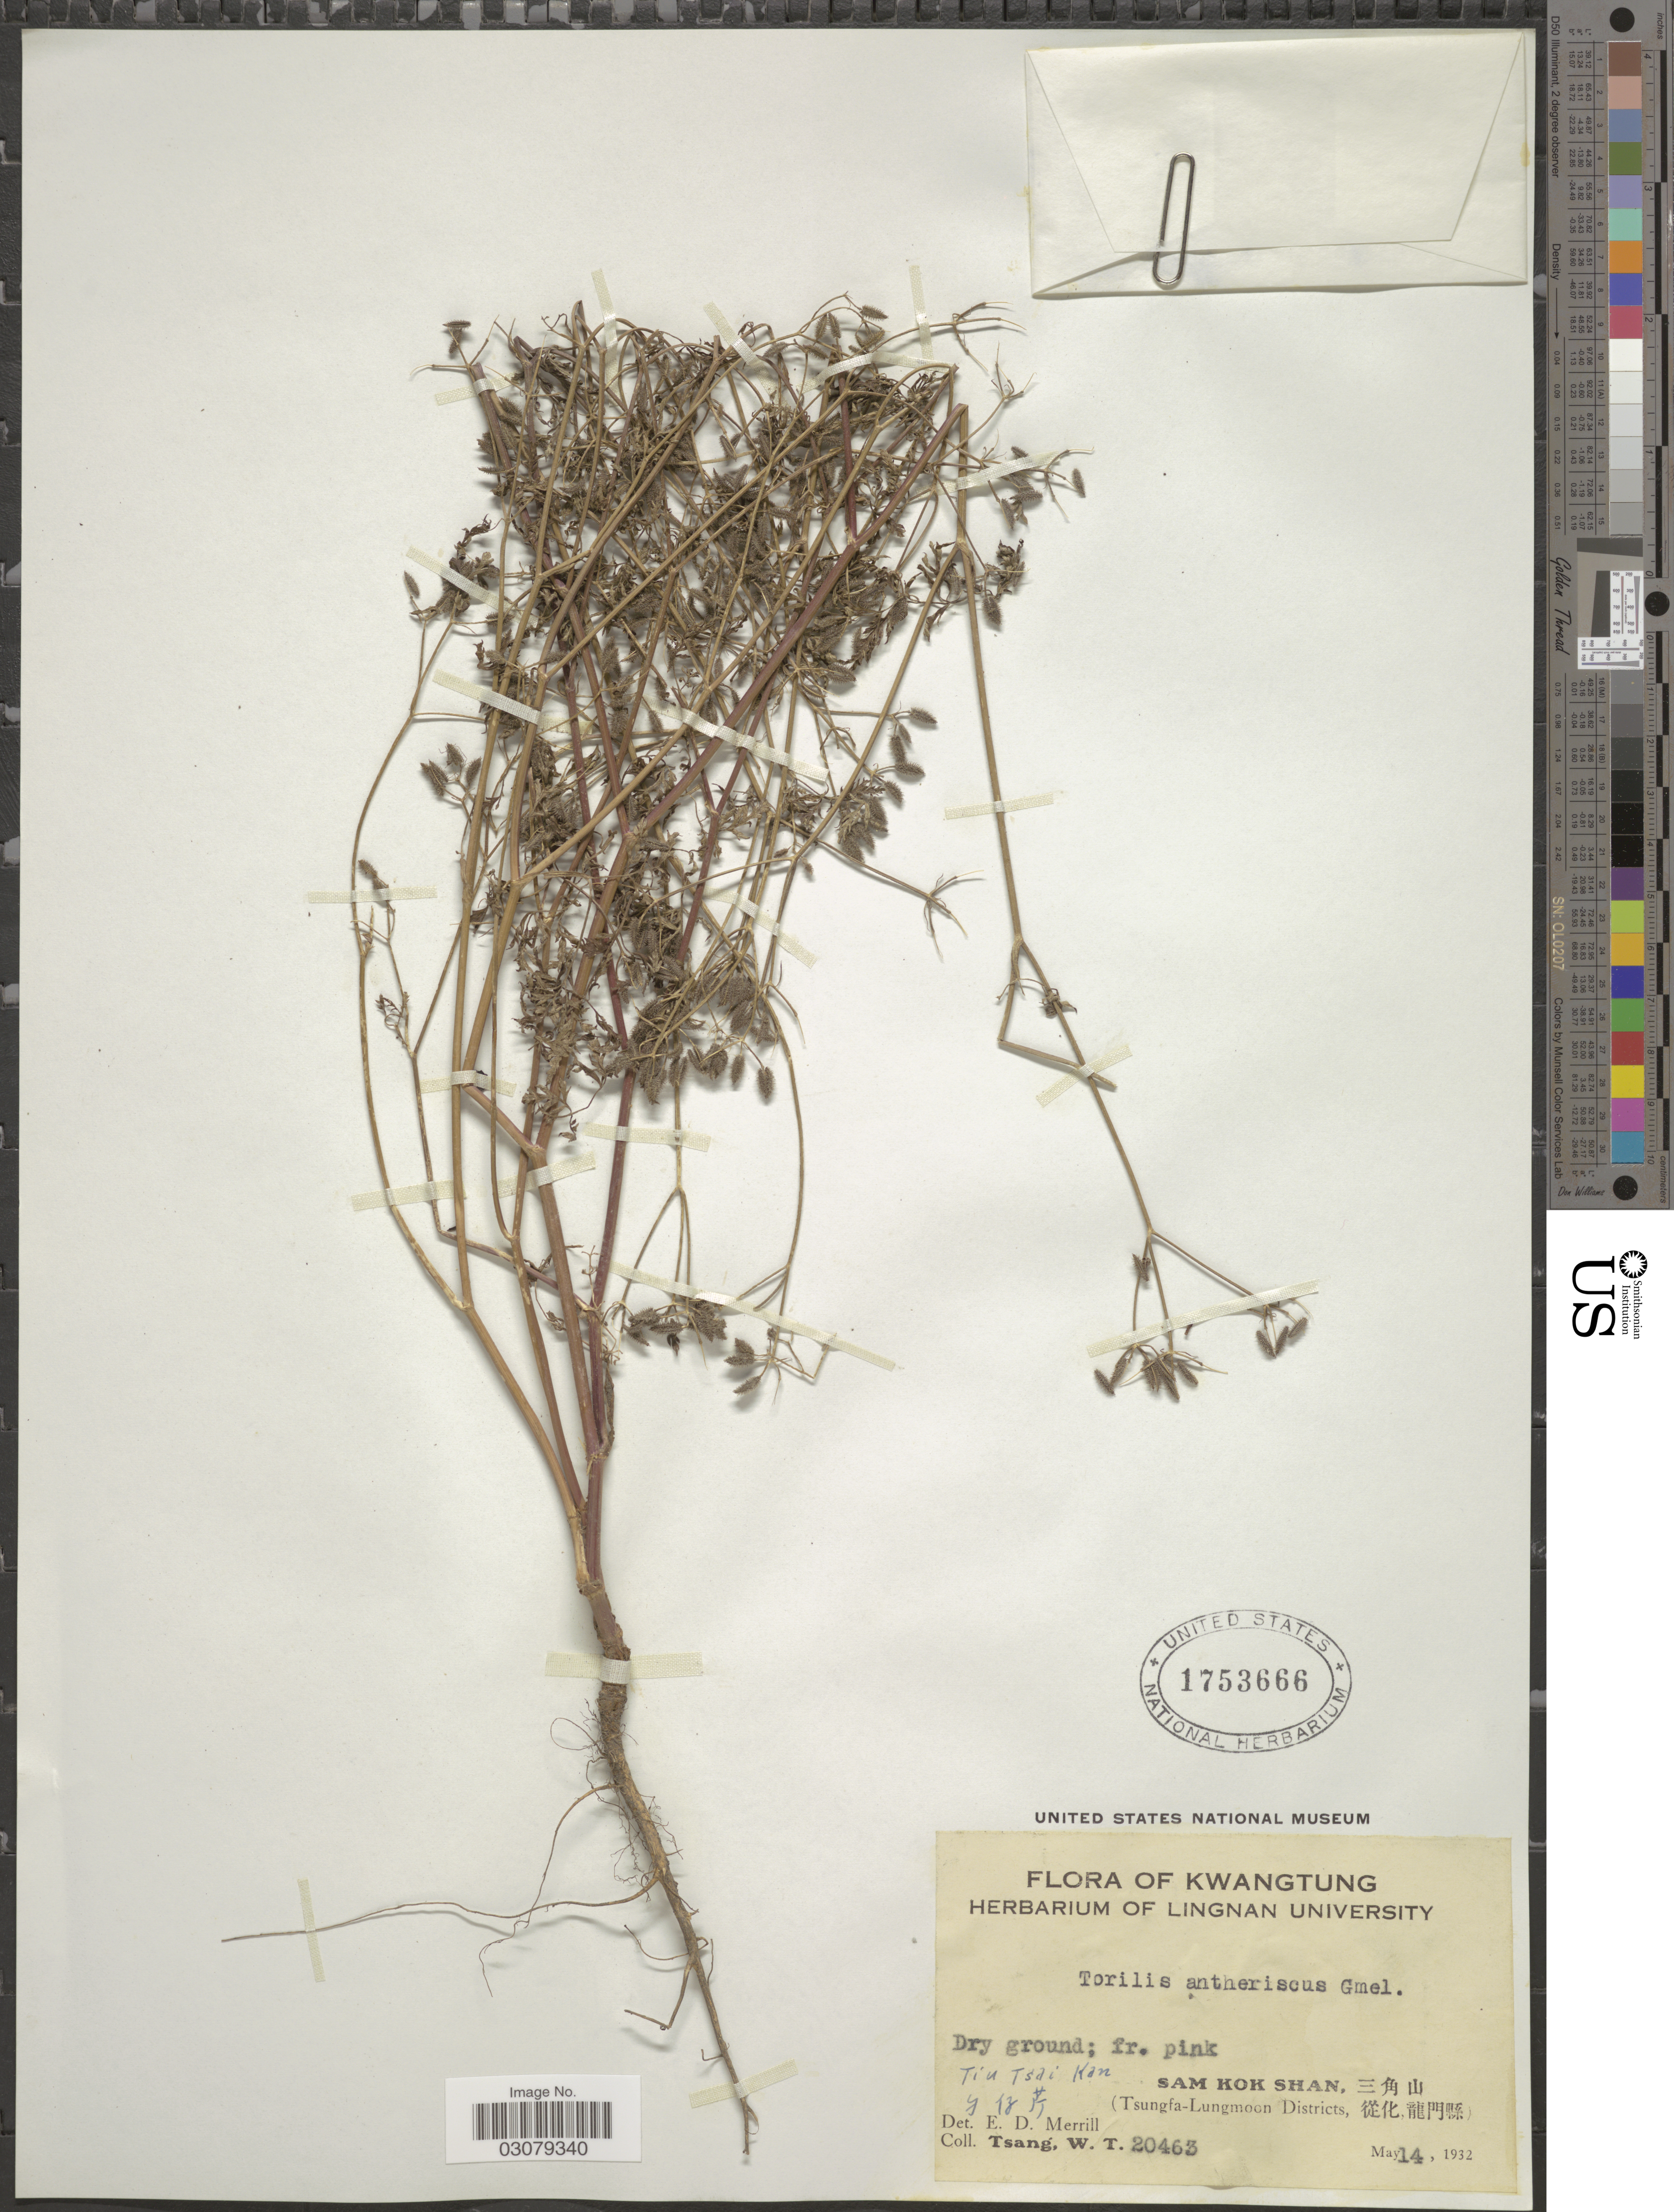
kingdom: Plantae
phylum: Tracheophyta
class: Magnoliopsida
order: Apiales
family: Apiaceae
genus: Torilis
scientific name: Torilis japonica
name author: (Houtt.) DC.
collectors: W. T. Tsang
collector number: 20463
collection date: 1932-05-14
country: China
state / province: Guangdong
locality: Kwangtung. Sam Kok Shan, (Tsungfa-Lungmoon Districts). Tin Tsai Kan.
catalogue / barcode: US 1753666